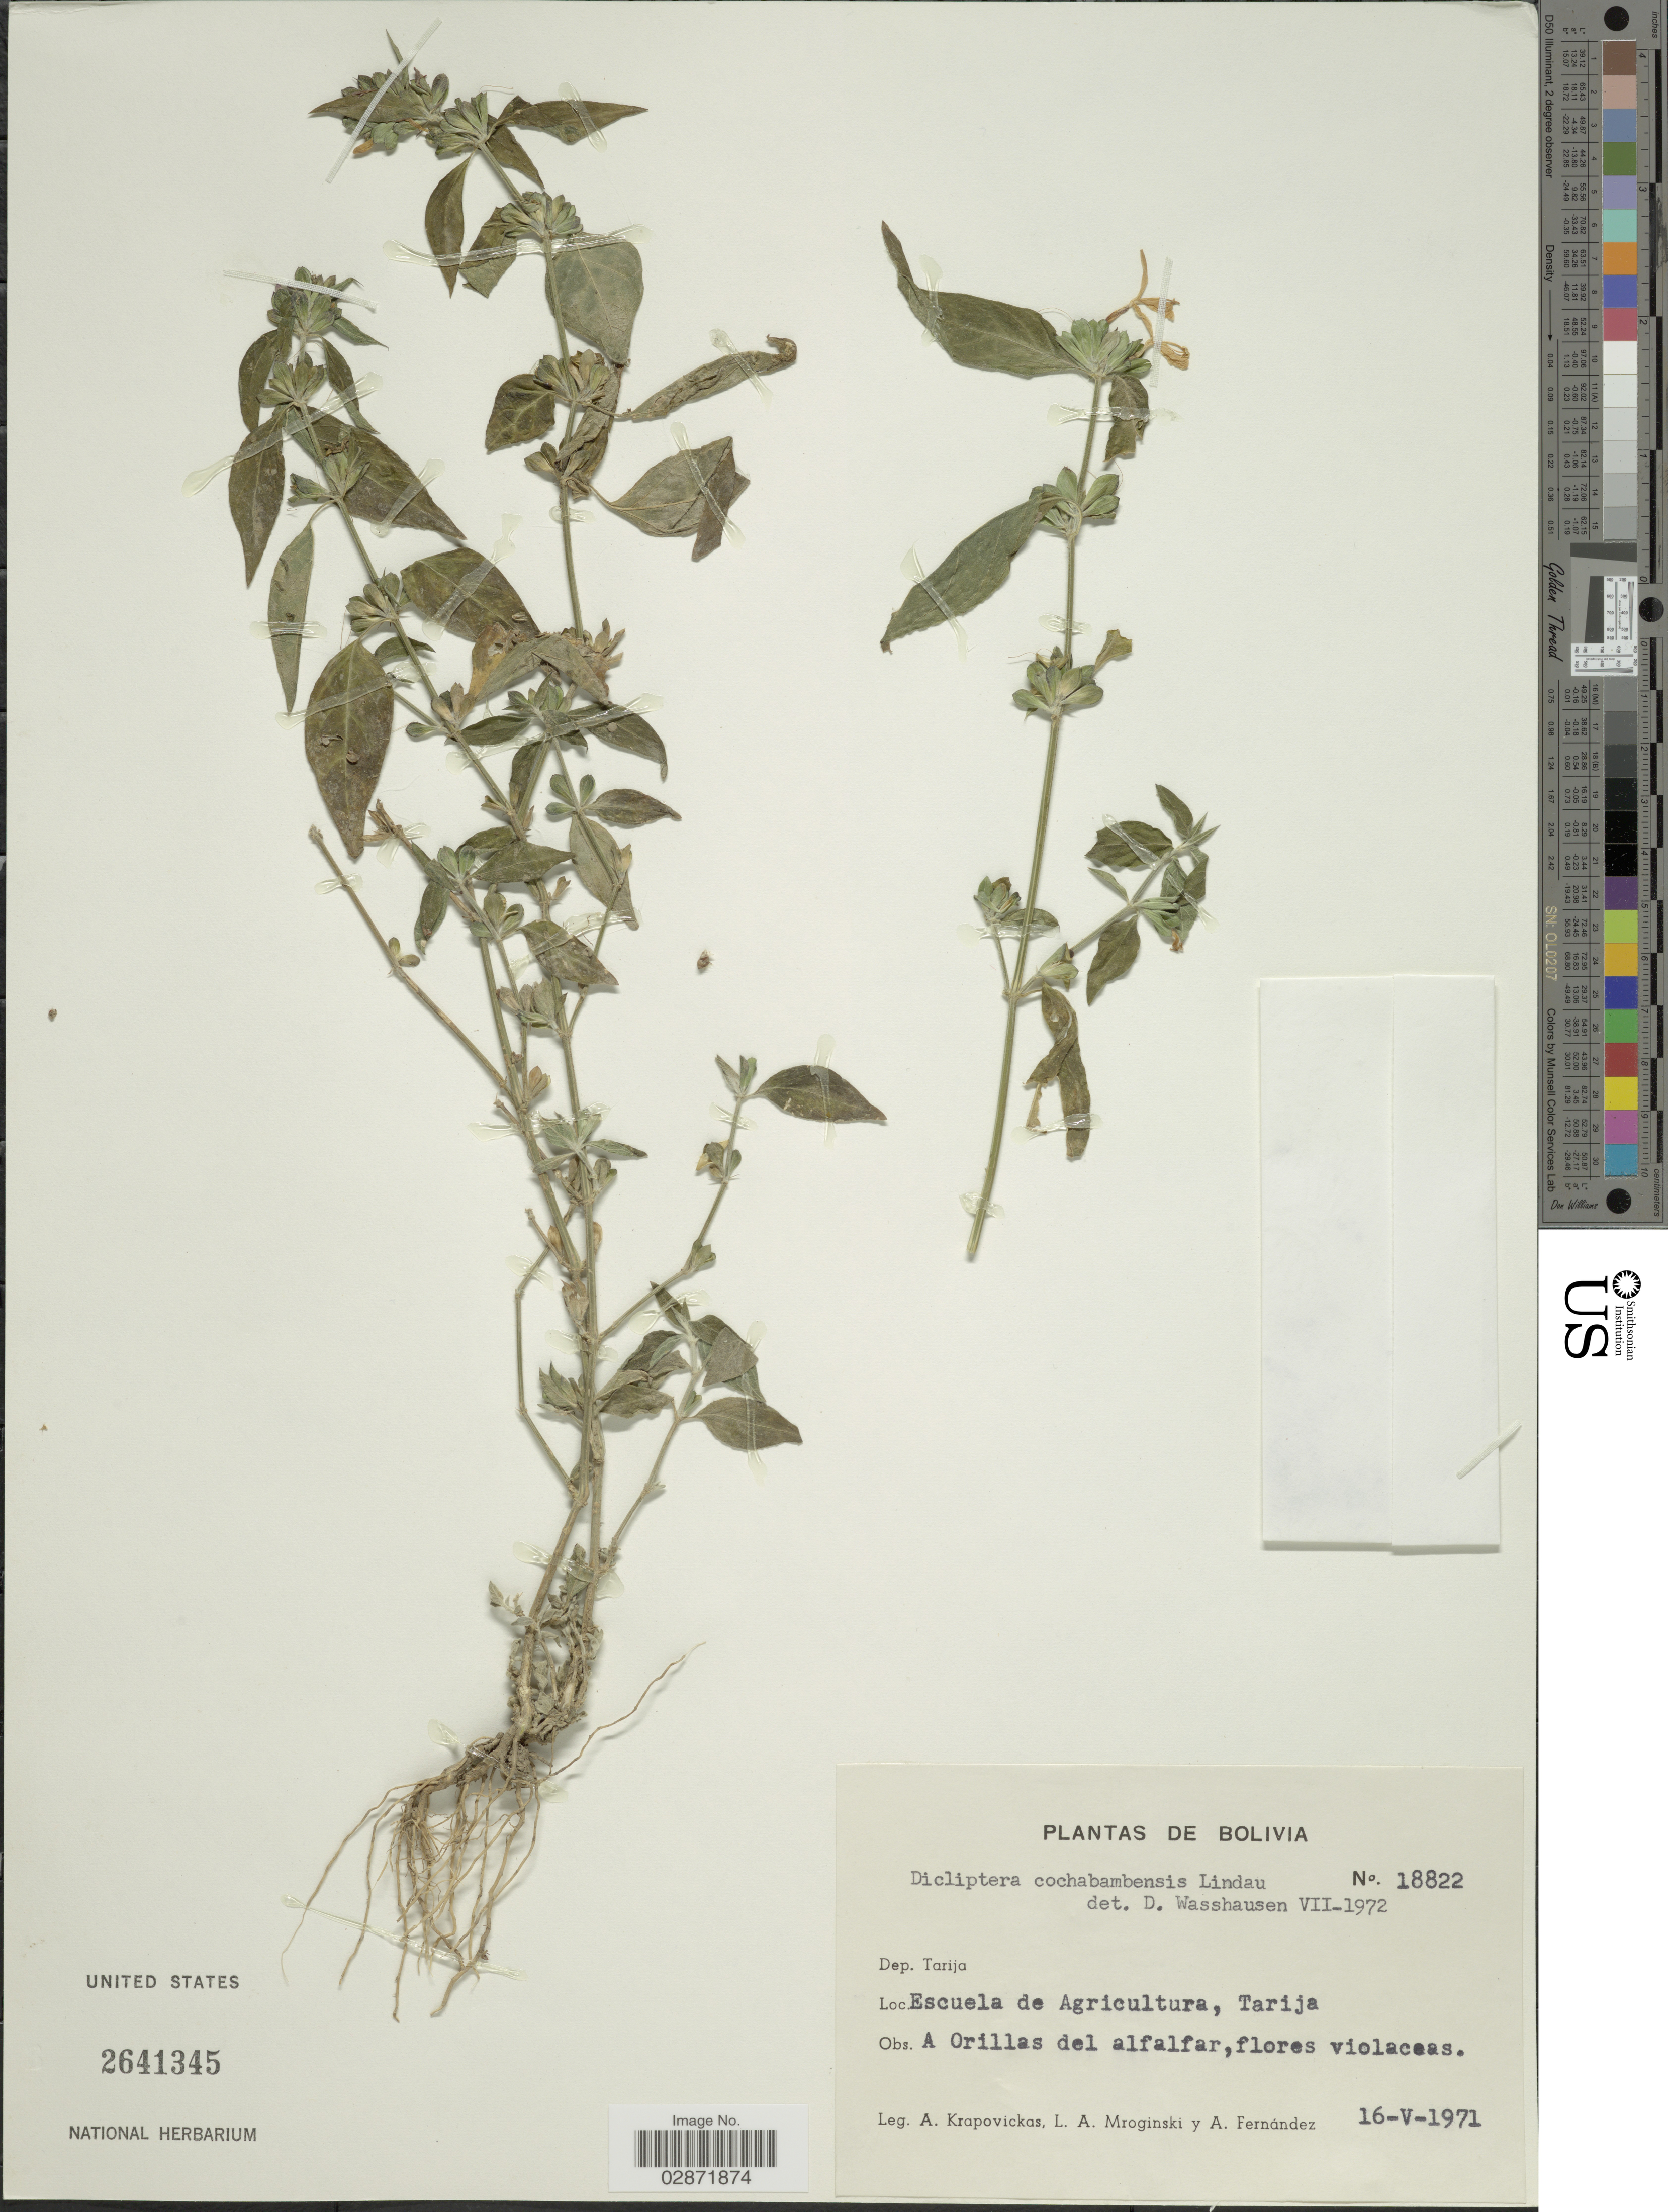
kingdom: Plantae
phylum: Tracheophyta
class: Magnoliopsida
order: Lamiales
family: Acanthaceae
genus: Dicliptera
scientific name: Dicliptera cochabambensis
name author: Lindau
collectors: A. Krapovickas, L. Mroginski & A. Fernández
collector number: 18822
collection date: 1971-05-16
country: Bolivia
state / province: Tarija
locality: Dep. Tarija, Escuela de Agricultura, Tarija, A orillas del alfalfar.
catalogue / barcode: US 2641345